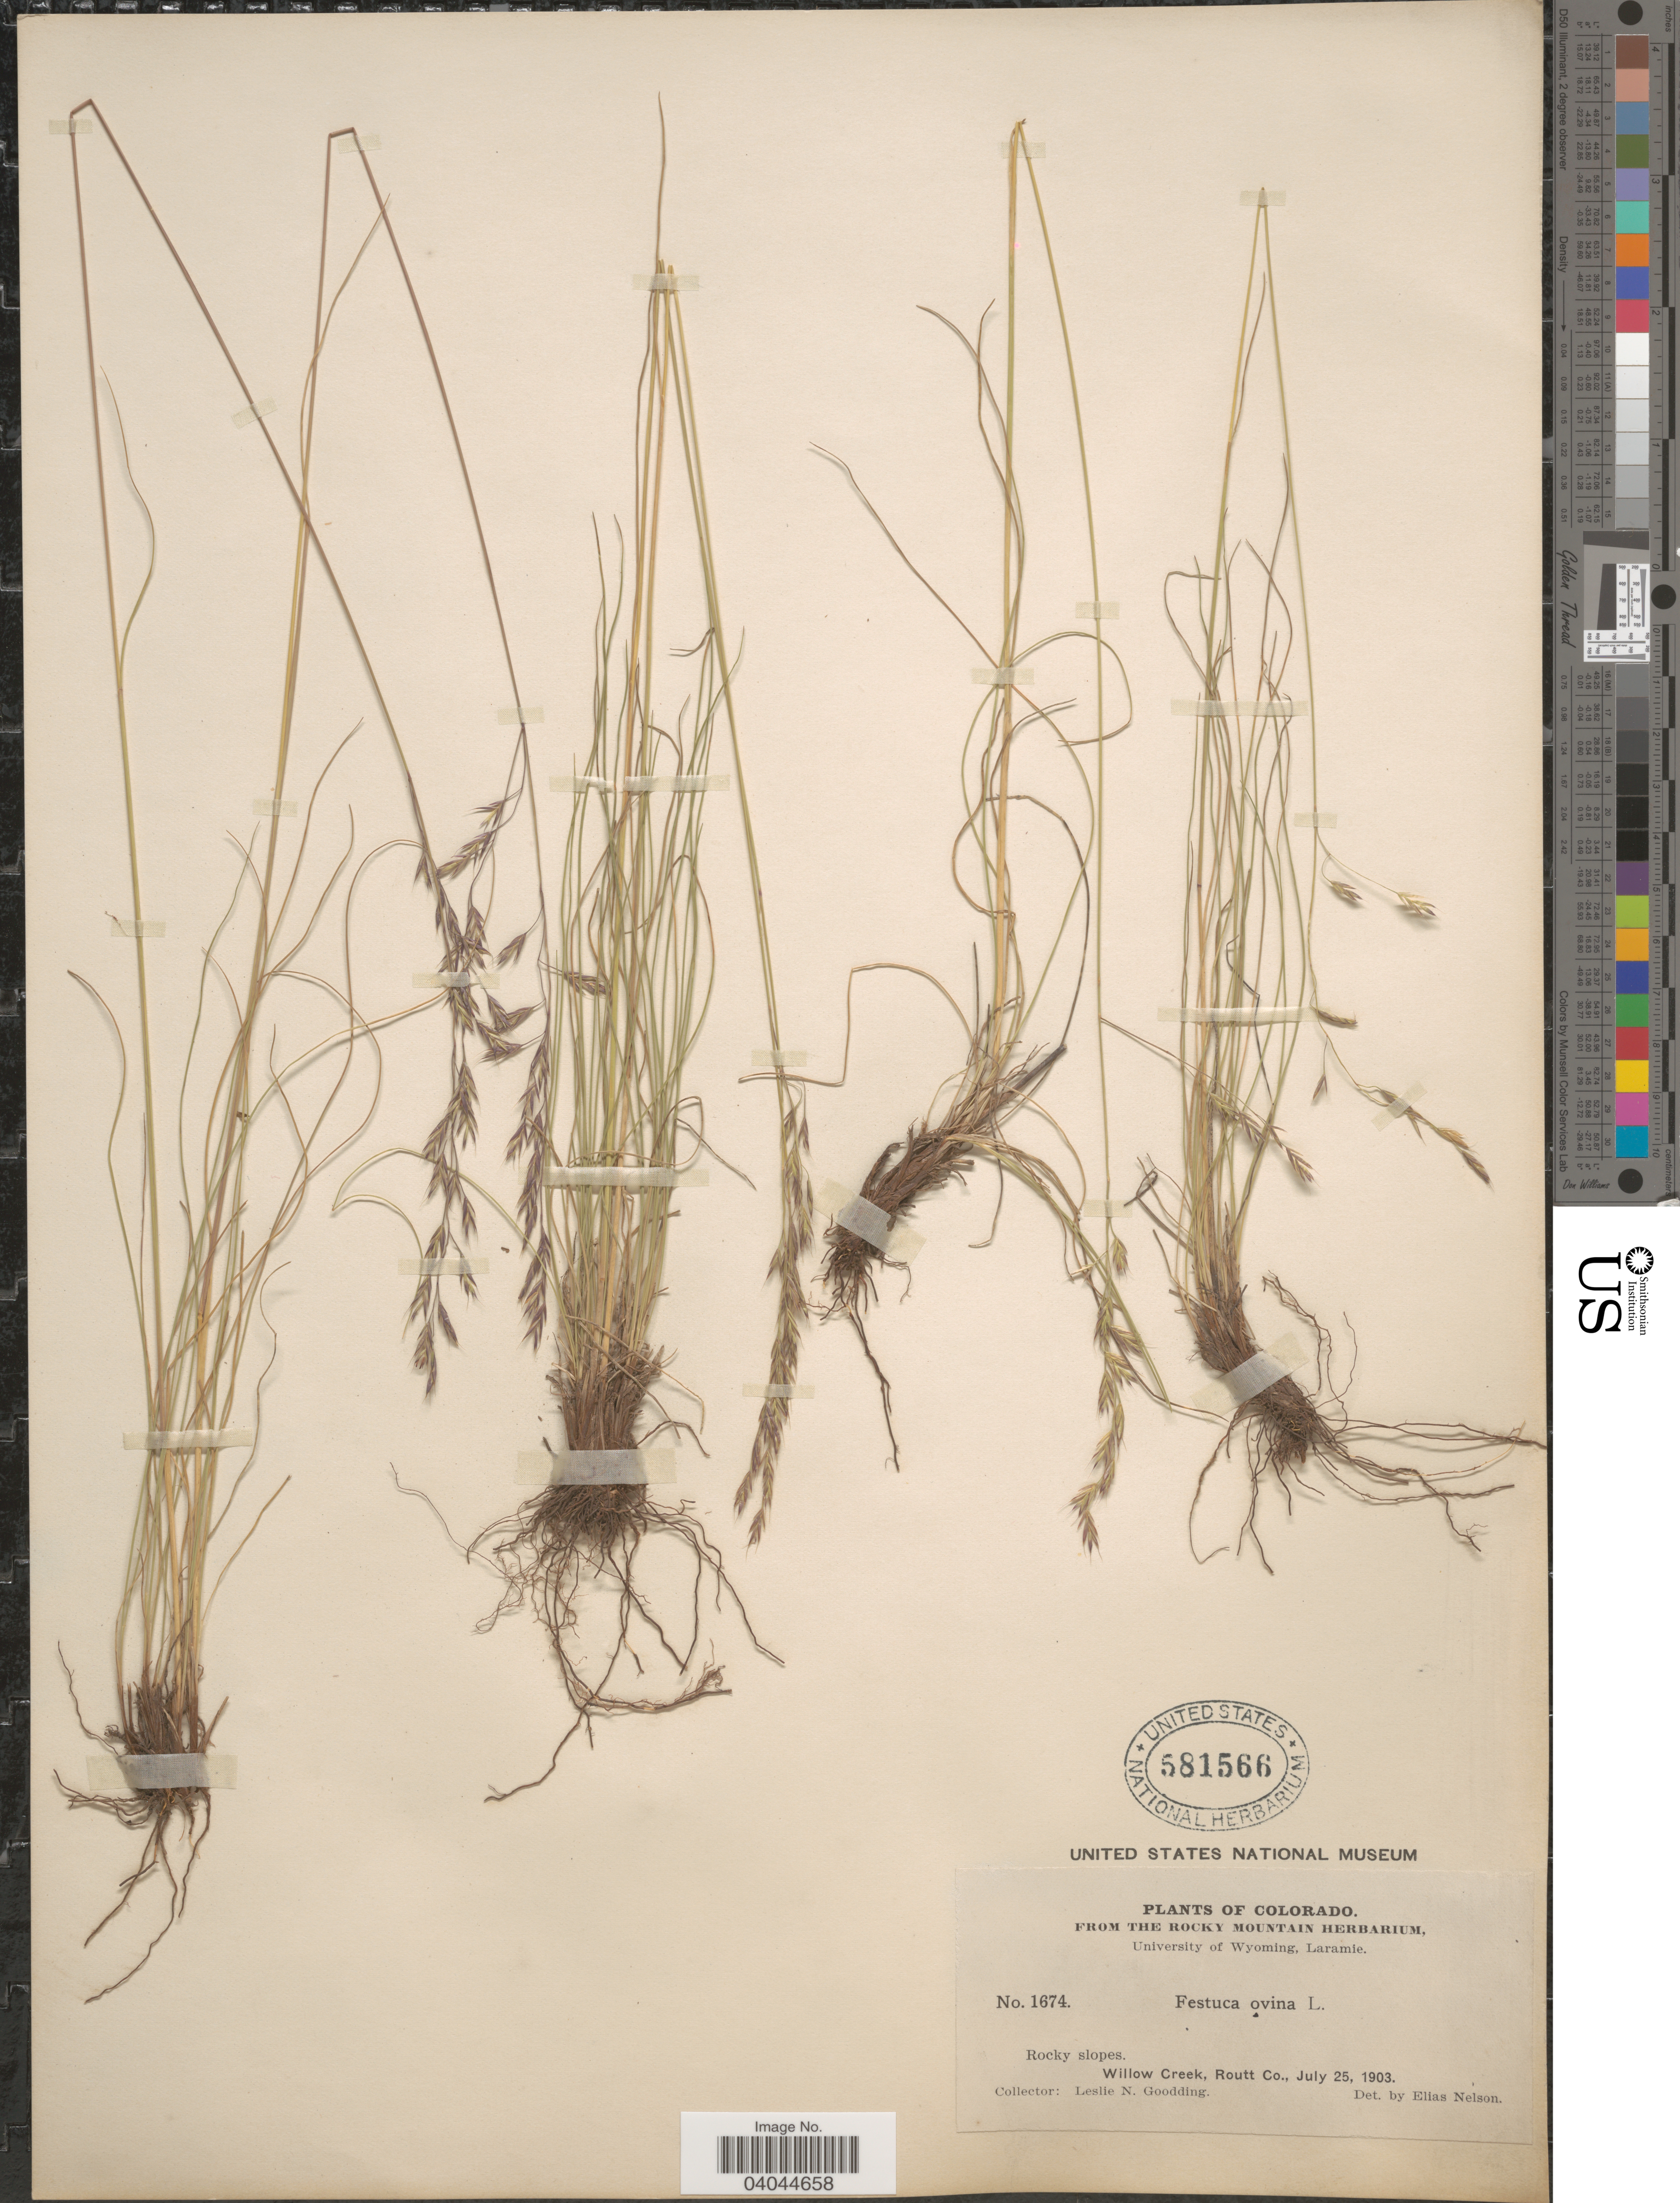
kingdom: Plantae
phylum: Tracheophyta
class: Liliopsida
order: Poales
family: Poaceae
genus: Festuca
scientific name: Festuca ovina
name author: L.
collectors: L. N. Goodding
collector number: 1674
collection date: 1903-07-25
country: United States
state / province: Colorado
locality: Willow Creek, Routt Co.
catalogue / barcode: US 581566